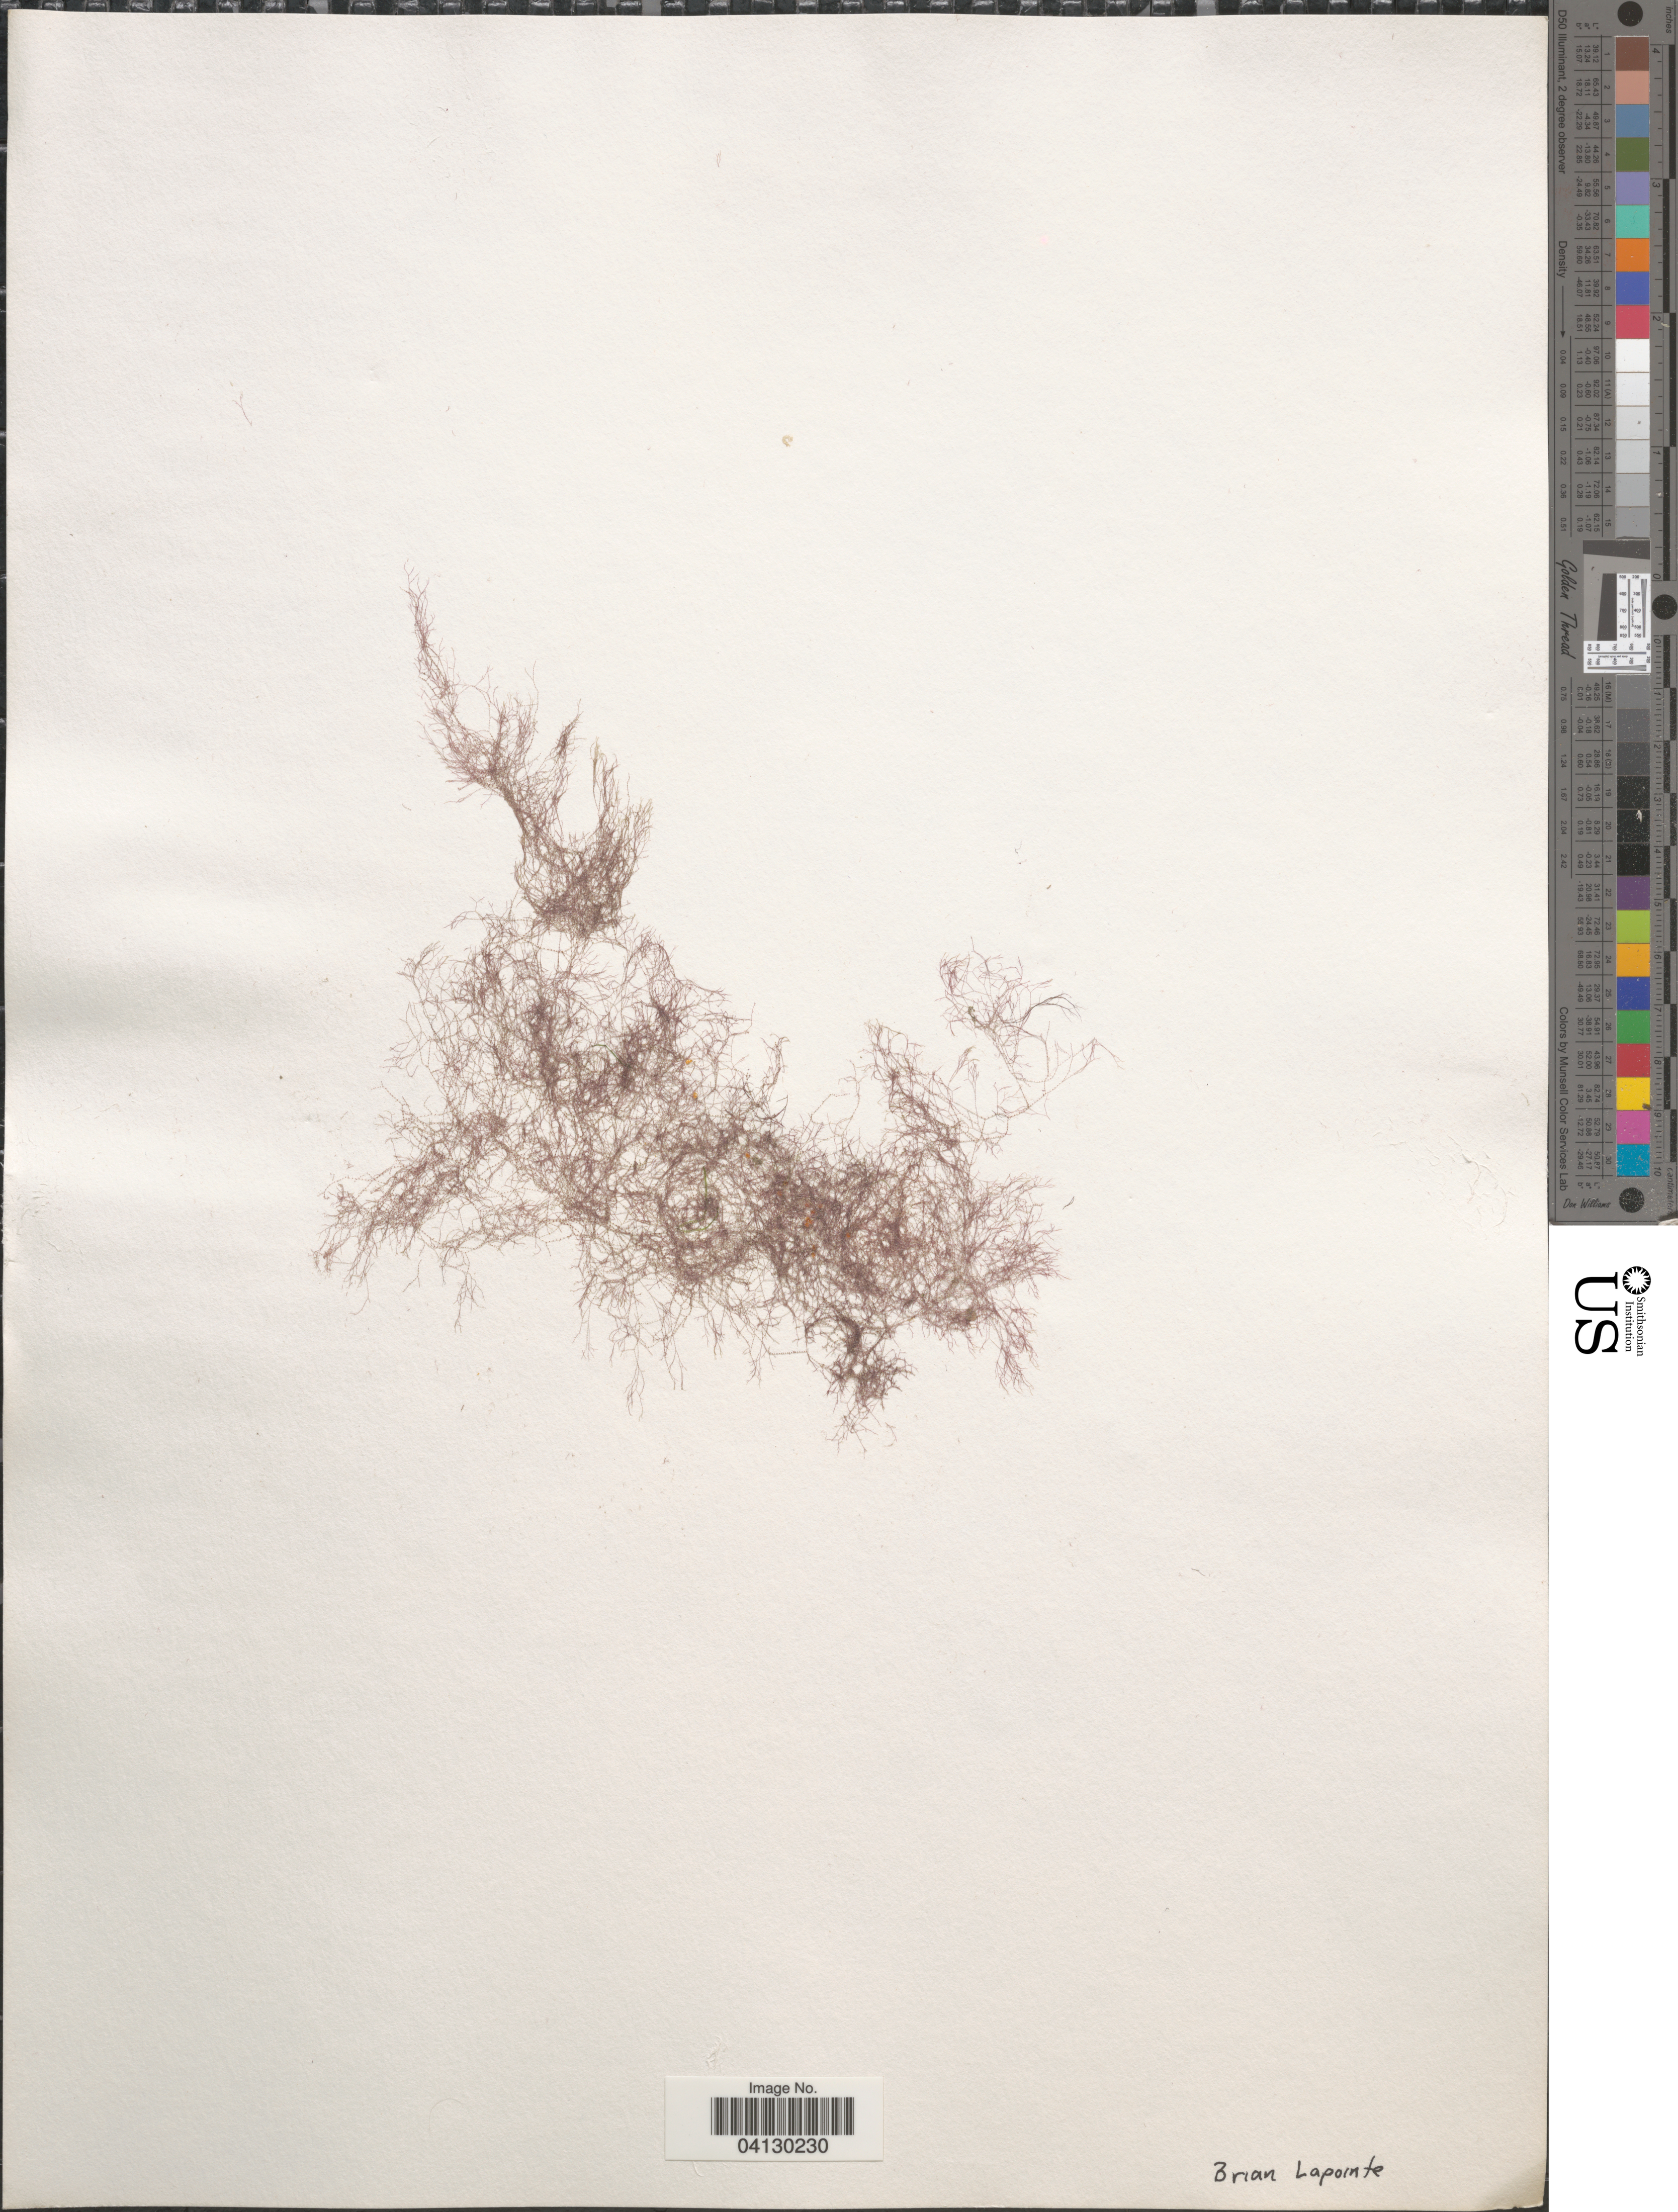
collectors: B. Lapointe